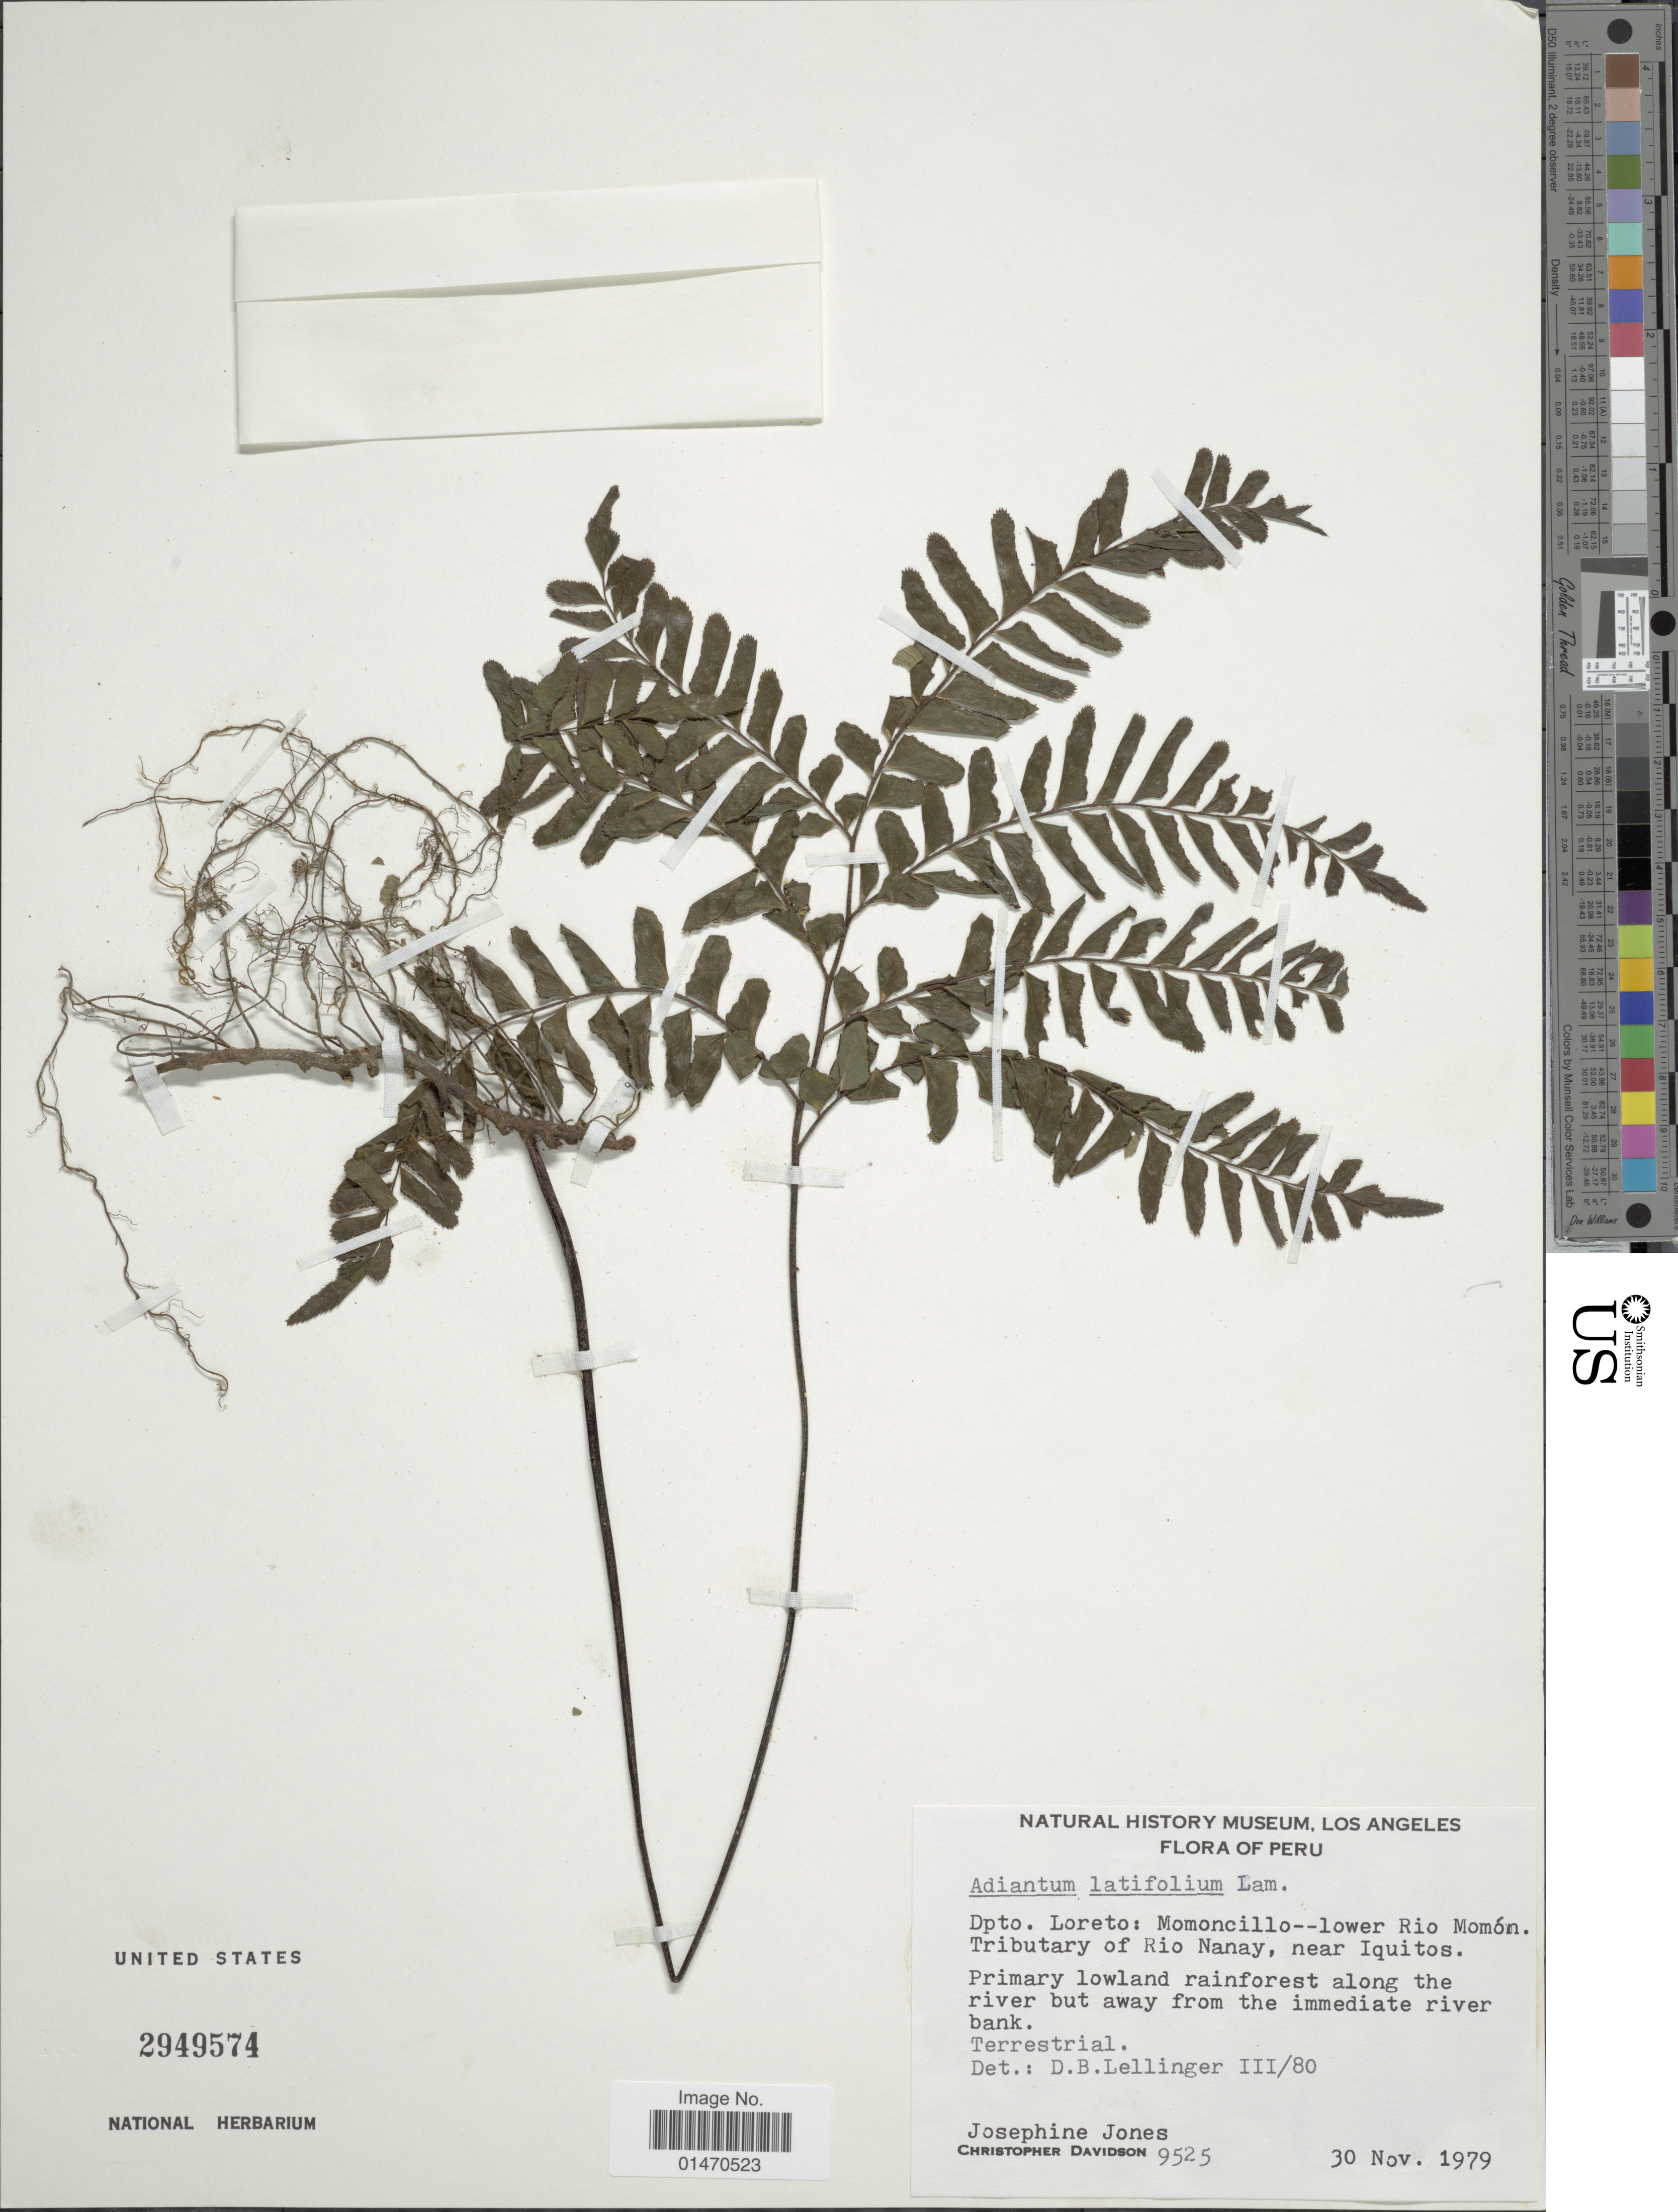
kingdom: Plantae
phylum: Tracheophyta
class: Polypodiopsida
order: Polypodiales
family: Pteridaceae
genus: Adiantum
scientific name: Adiantum latifolium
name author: Lam.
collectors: J. Jones & C. Davidson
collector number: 9525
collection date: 1979-11-30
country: Peru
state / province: Loreto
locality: Dpto. Loreto: Momonciloo-lower RIo Momon, tributary of Rio Nanay, near Iquitos, primary lowland rainforest along the river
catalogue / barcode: US 2949574